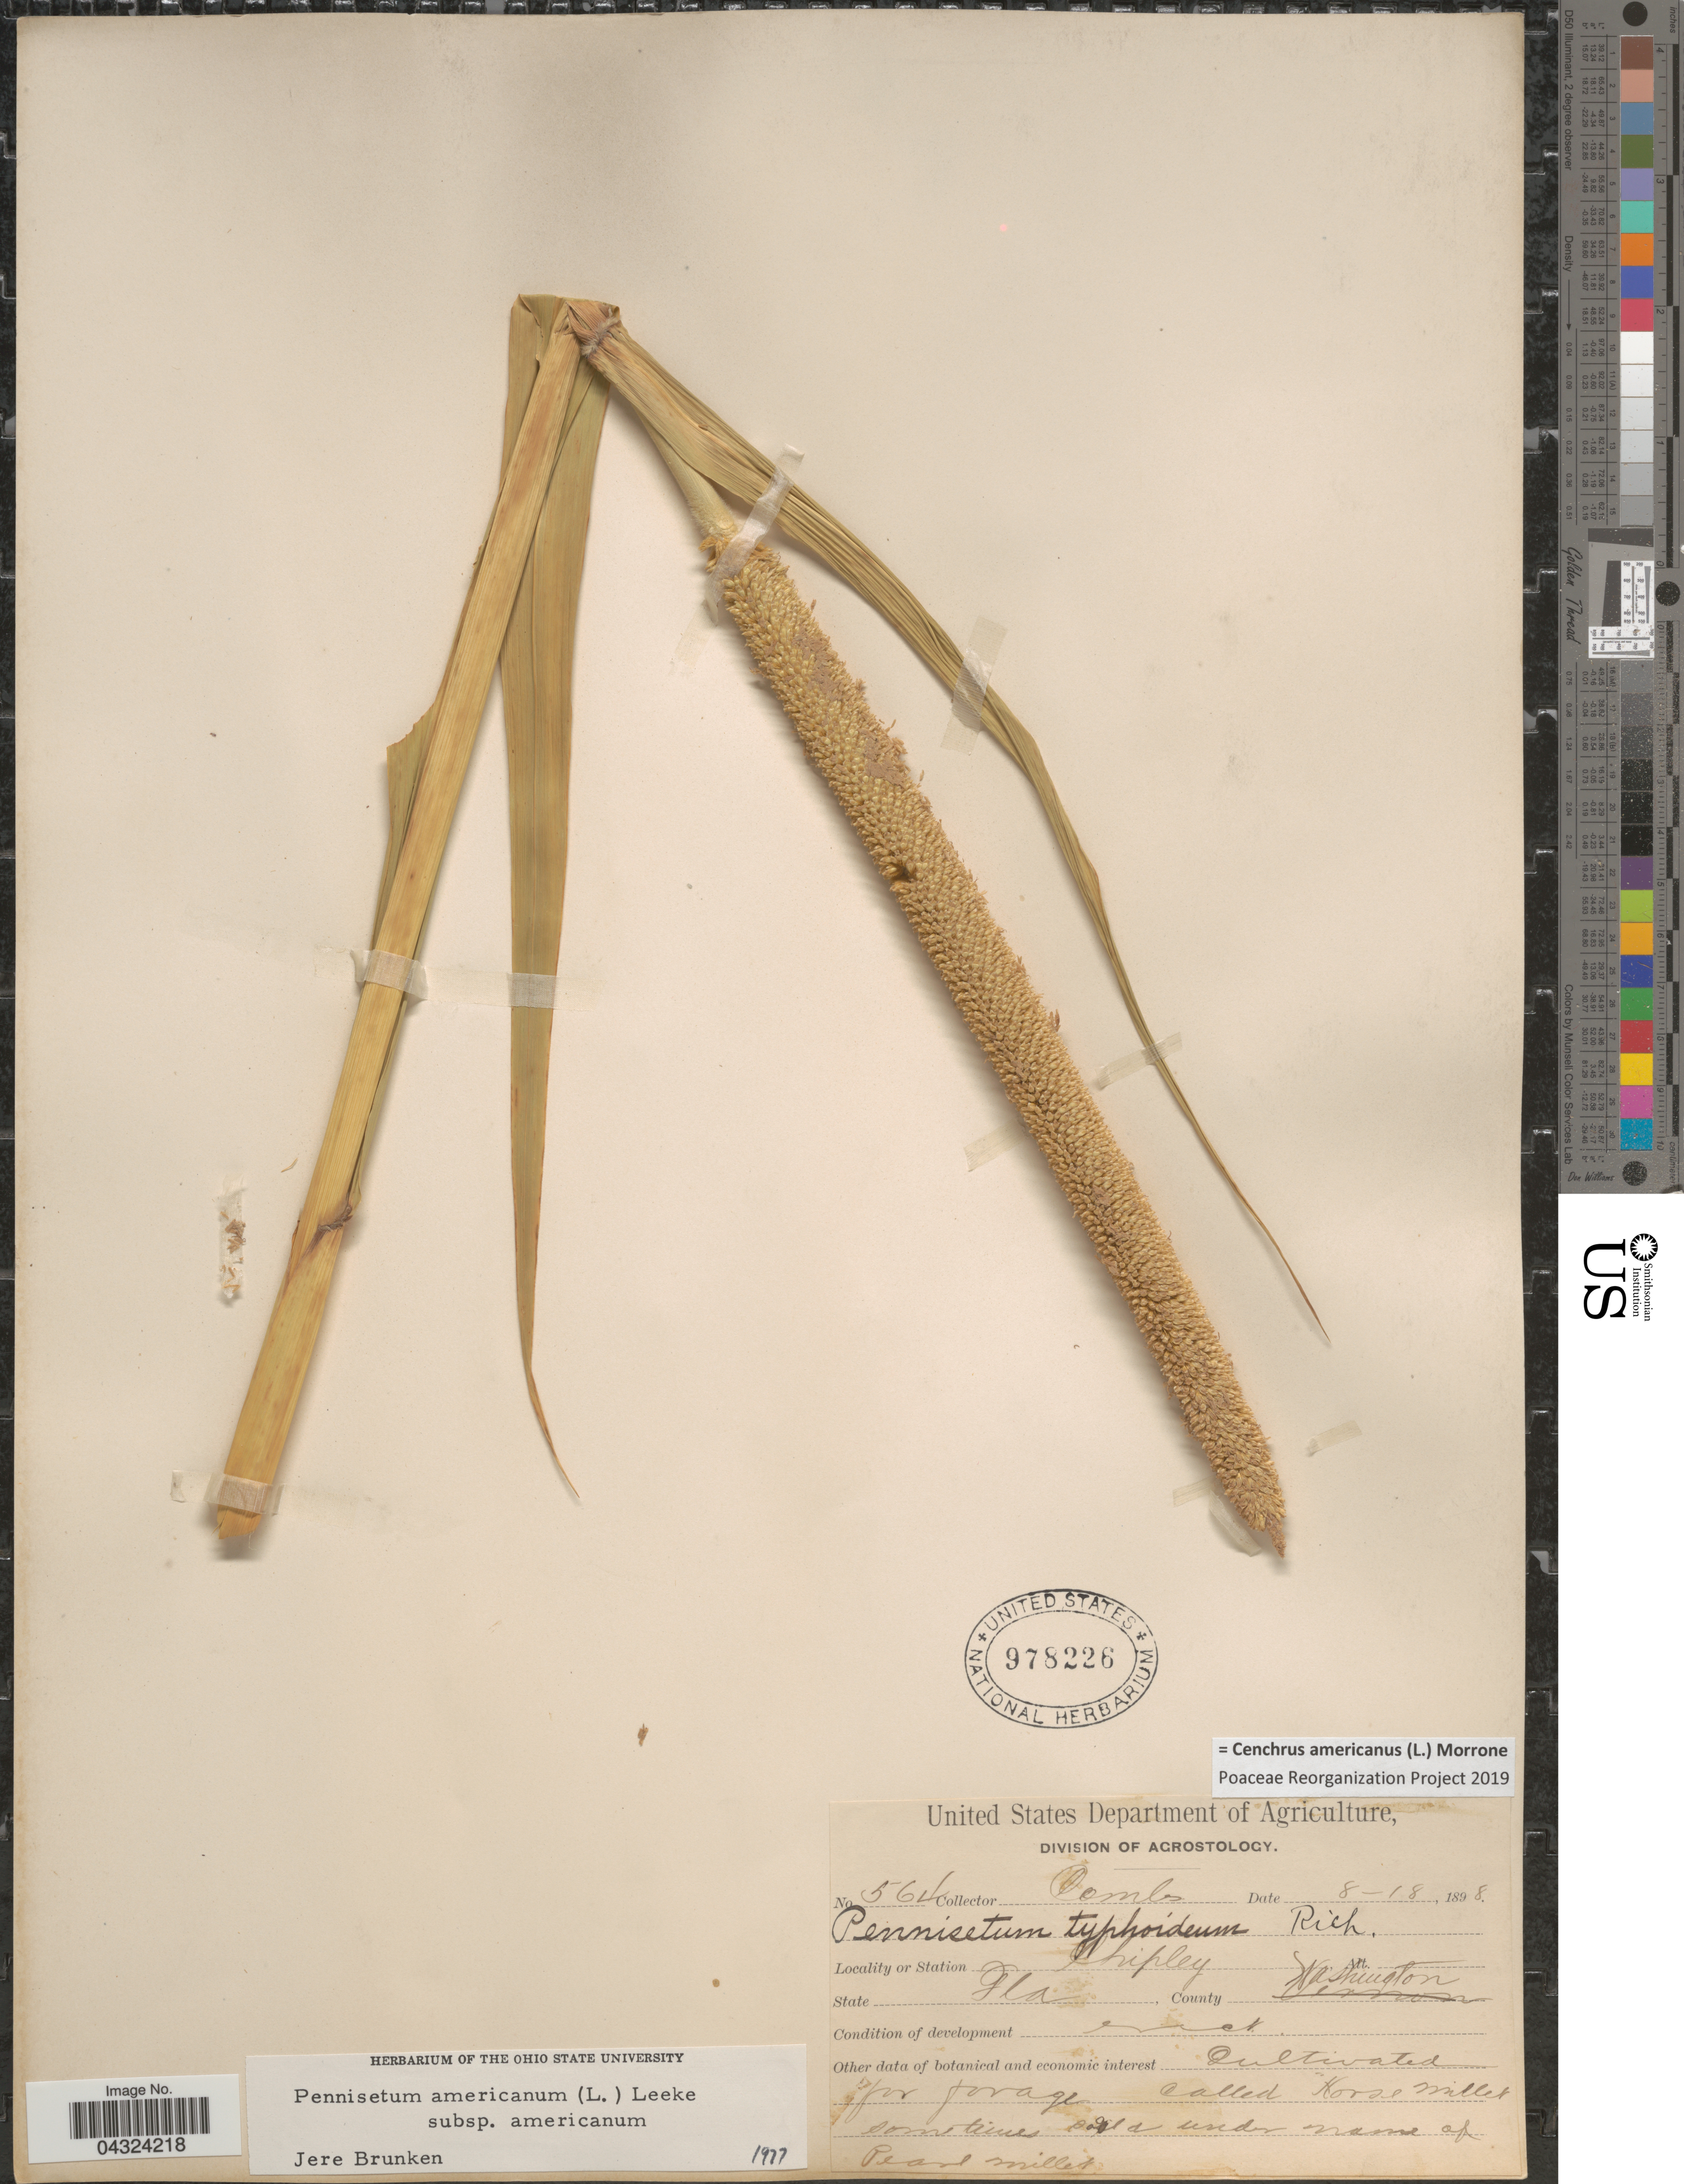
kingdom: Plantae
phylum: Tracheophyta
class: Liliopsida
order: Poales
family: Poaceae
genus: Cenchrus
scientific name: Cenchrus americanus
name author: (L.) Morrone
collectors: -. Combs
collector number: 564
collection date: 1898-08-18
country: United States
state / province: Florida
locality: Chipley. County Washington.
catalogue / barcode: US 978226